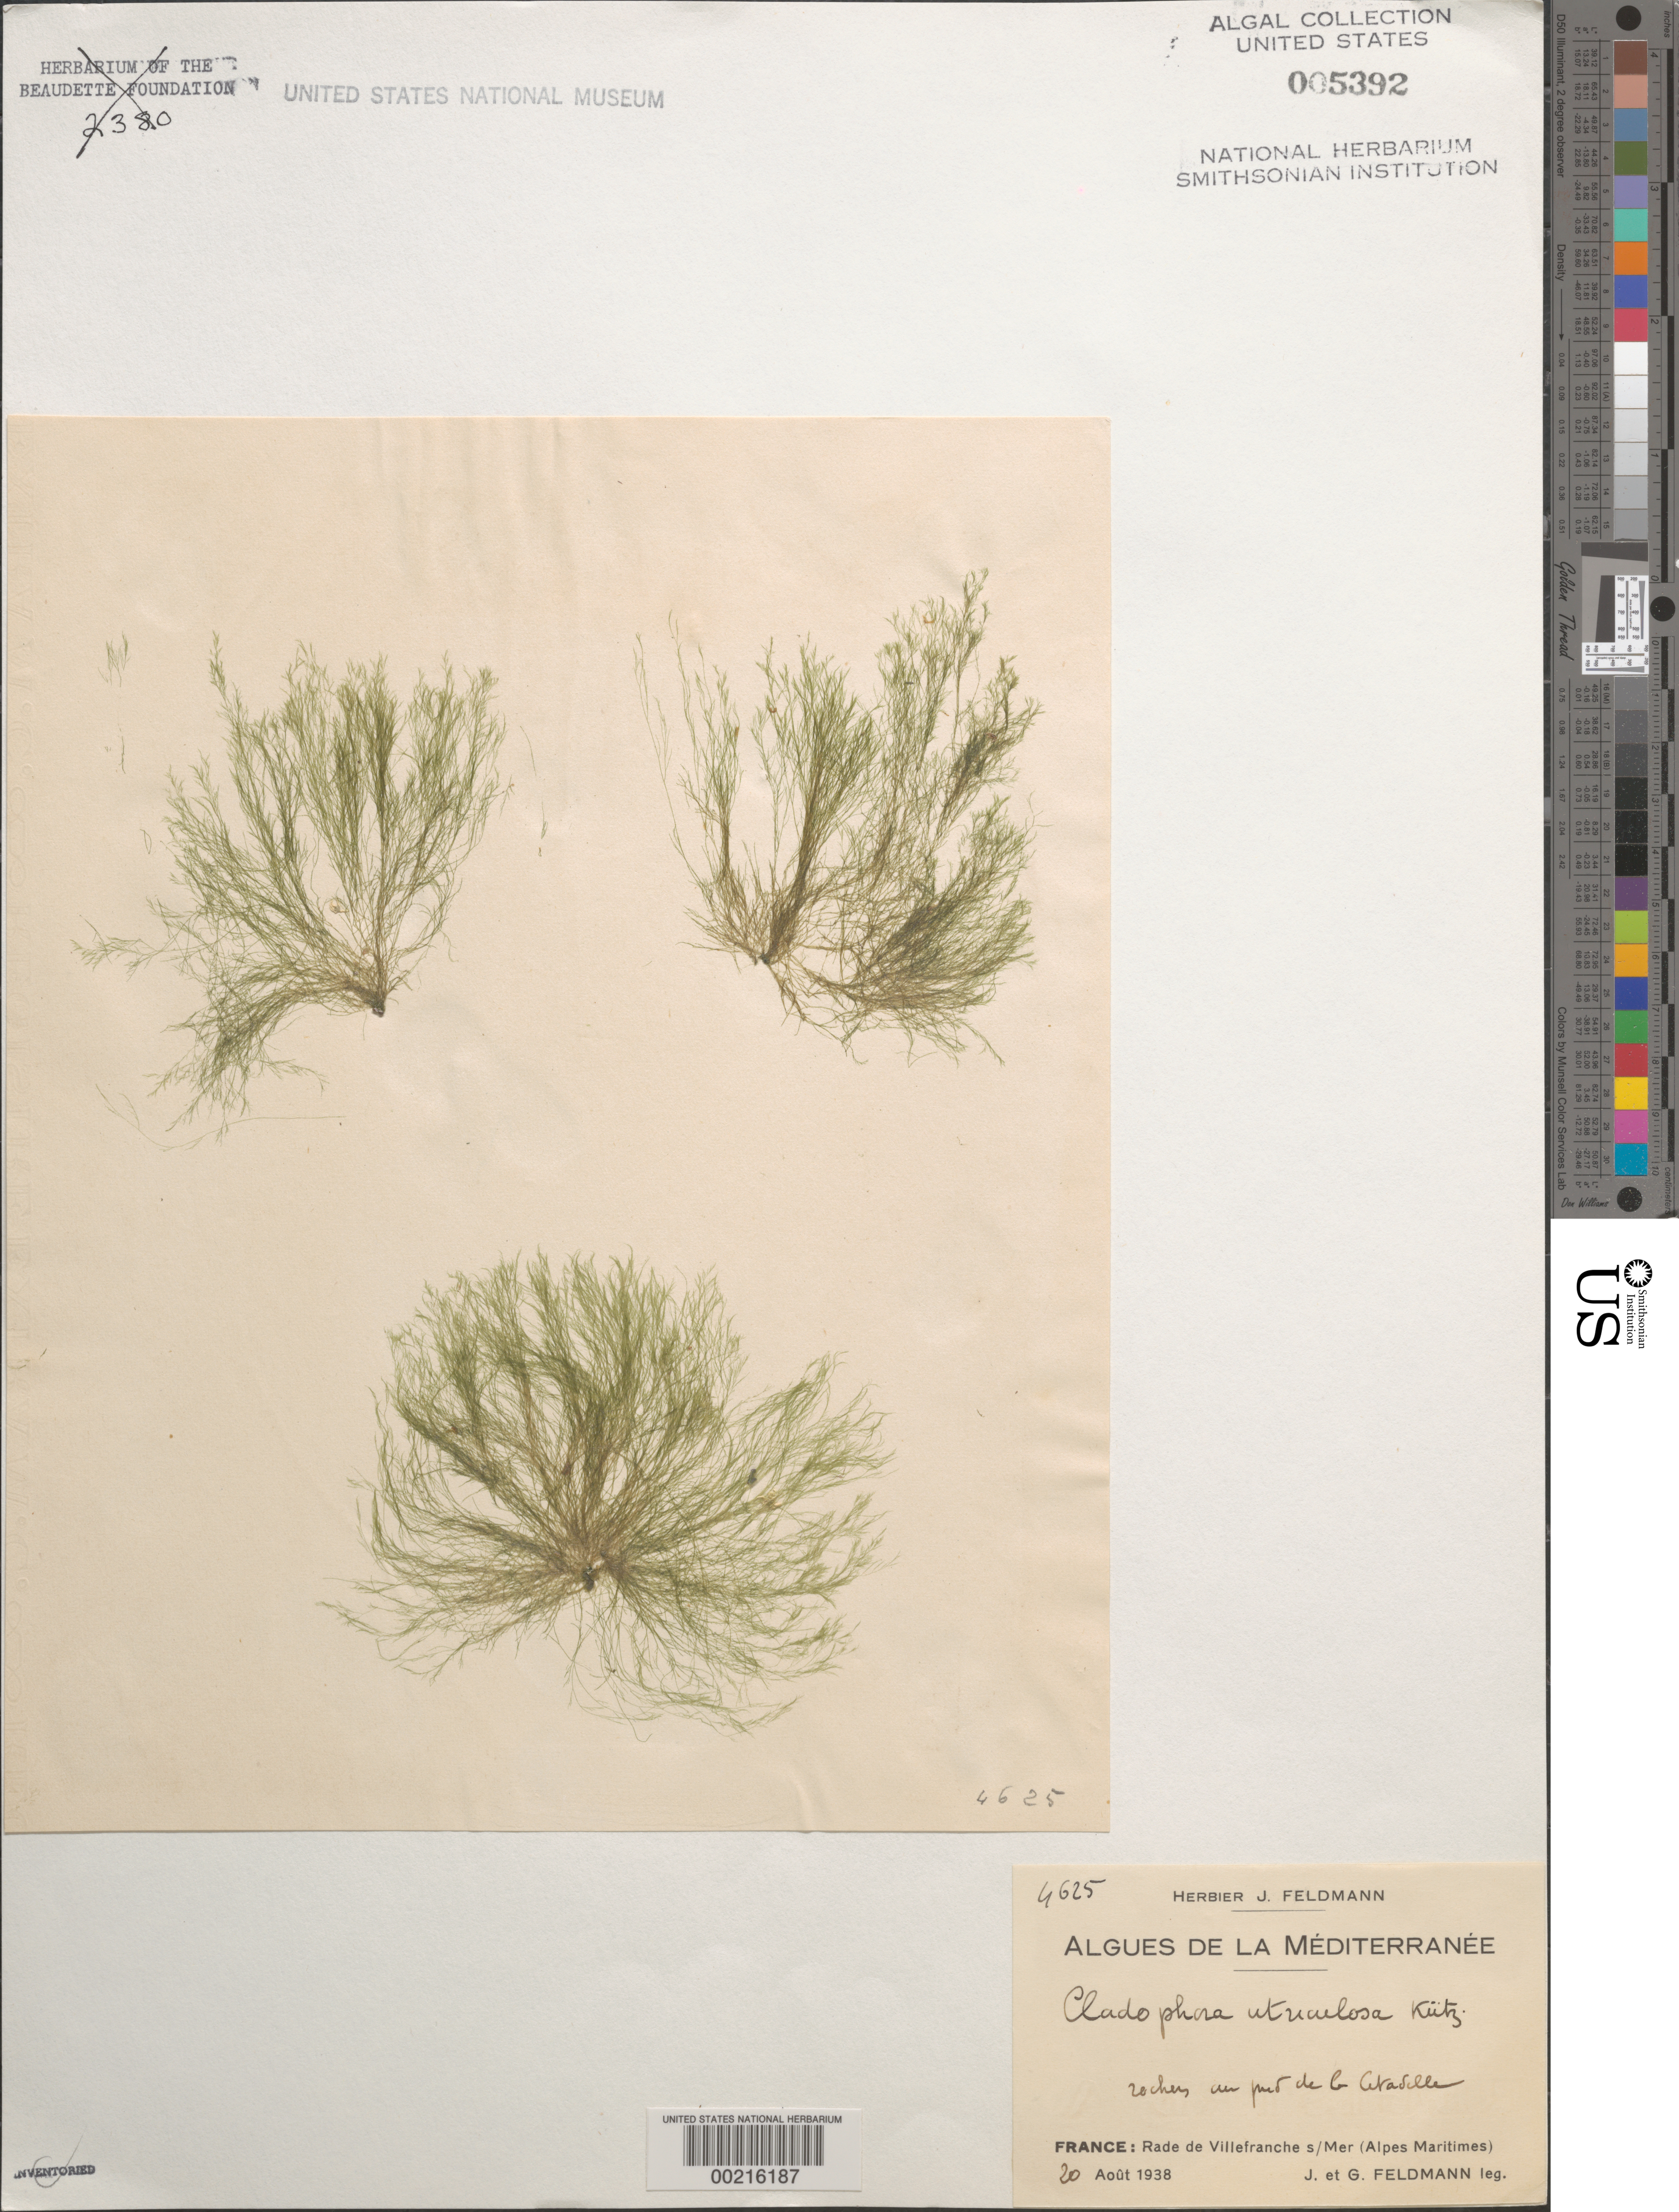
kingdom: Plantae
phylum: Chlorophyta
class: Ulvophyceae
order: Cladophorales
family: Cladophoraceae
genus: Cladophora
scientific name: Cladophora lehmanniana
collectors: J. Feldmann & G. Feldmann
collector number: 4625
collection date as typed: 20 Aug 1938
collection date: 1938-08-20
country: France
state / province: Provence-Alpes-Côte d'Azur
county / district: Alpes-Maritimes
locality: Villefranche sur Mer, Citadelle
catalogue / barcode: US 5392